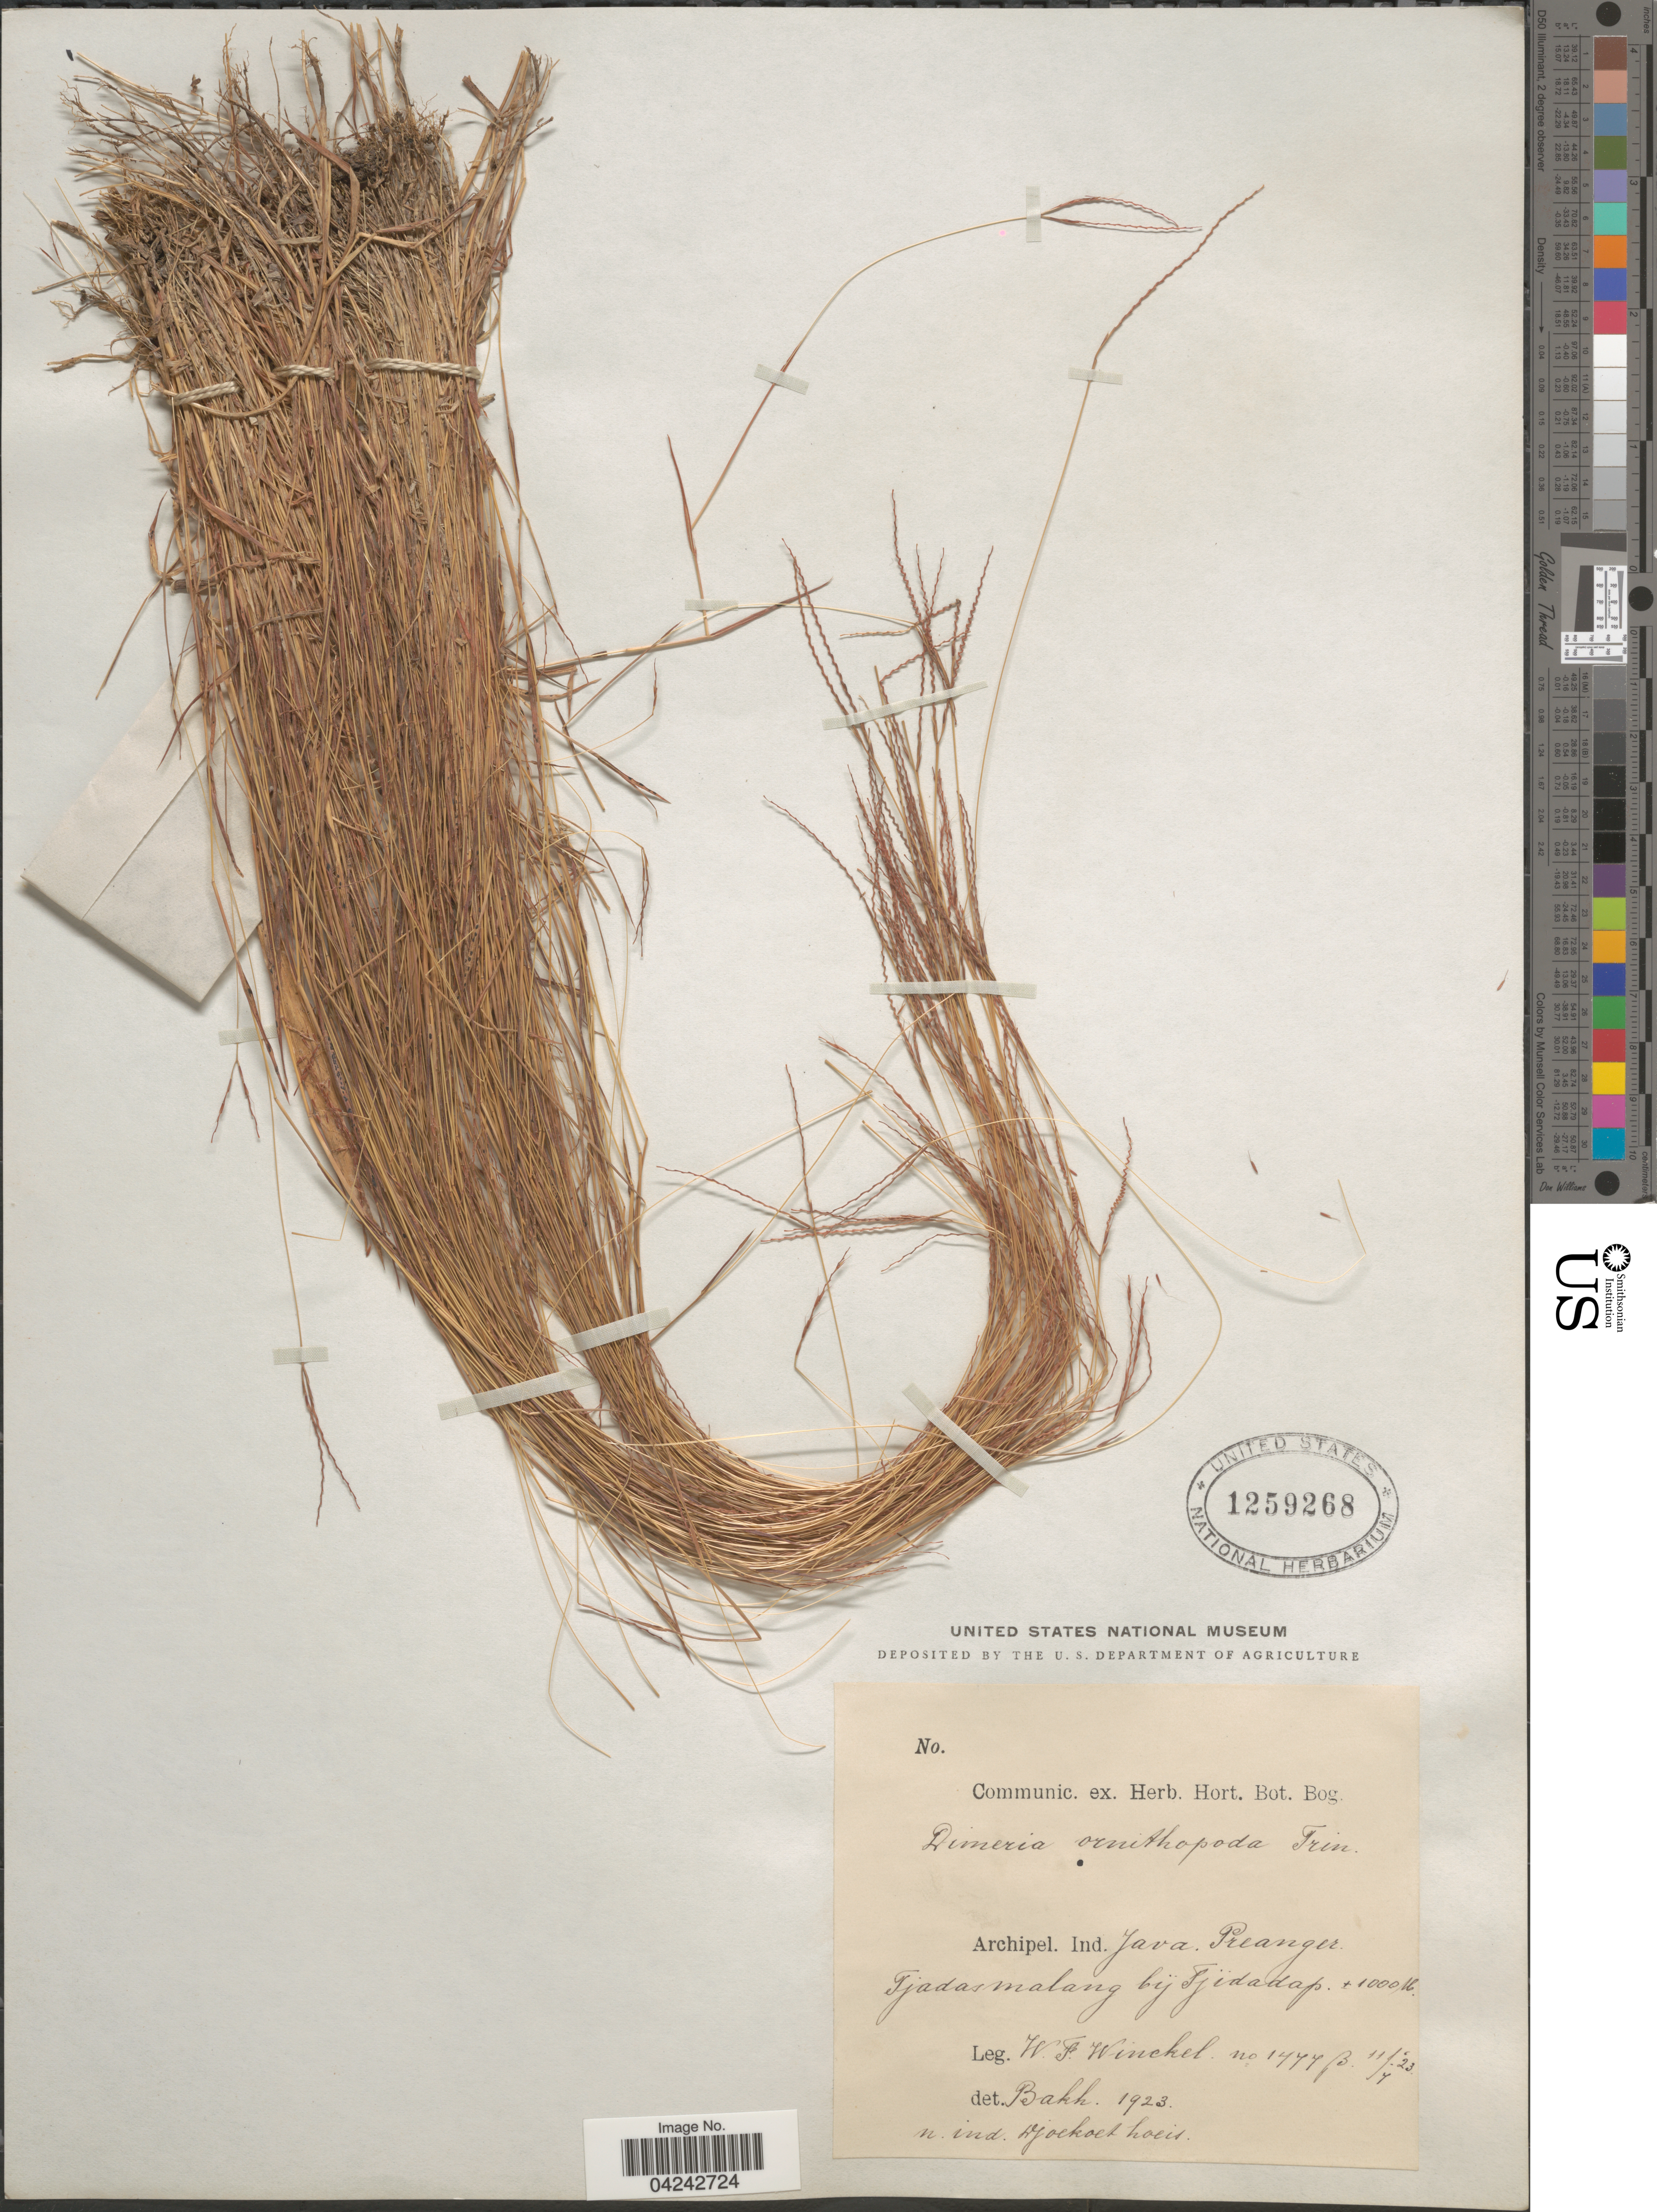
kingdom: Plantae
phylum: Tracheophyta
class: Liliopsida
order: Poales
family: Poaceae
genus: Dimeria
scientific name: Dimeria ornithopoda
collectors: W. Winckel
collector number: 1477B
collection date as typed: Transcribed d/m/y: 11/7/23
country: Indonesia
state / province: Java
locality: Archipel. Ind. Java. Preanger. Tjadasmalang bij Fjidadap.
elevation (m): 1000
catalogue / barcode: US 1259268